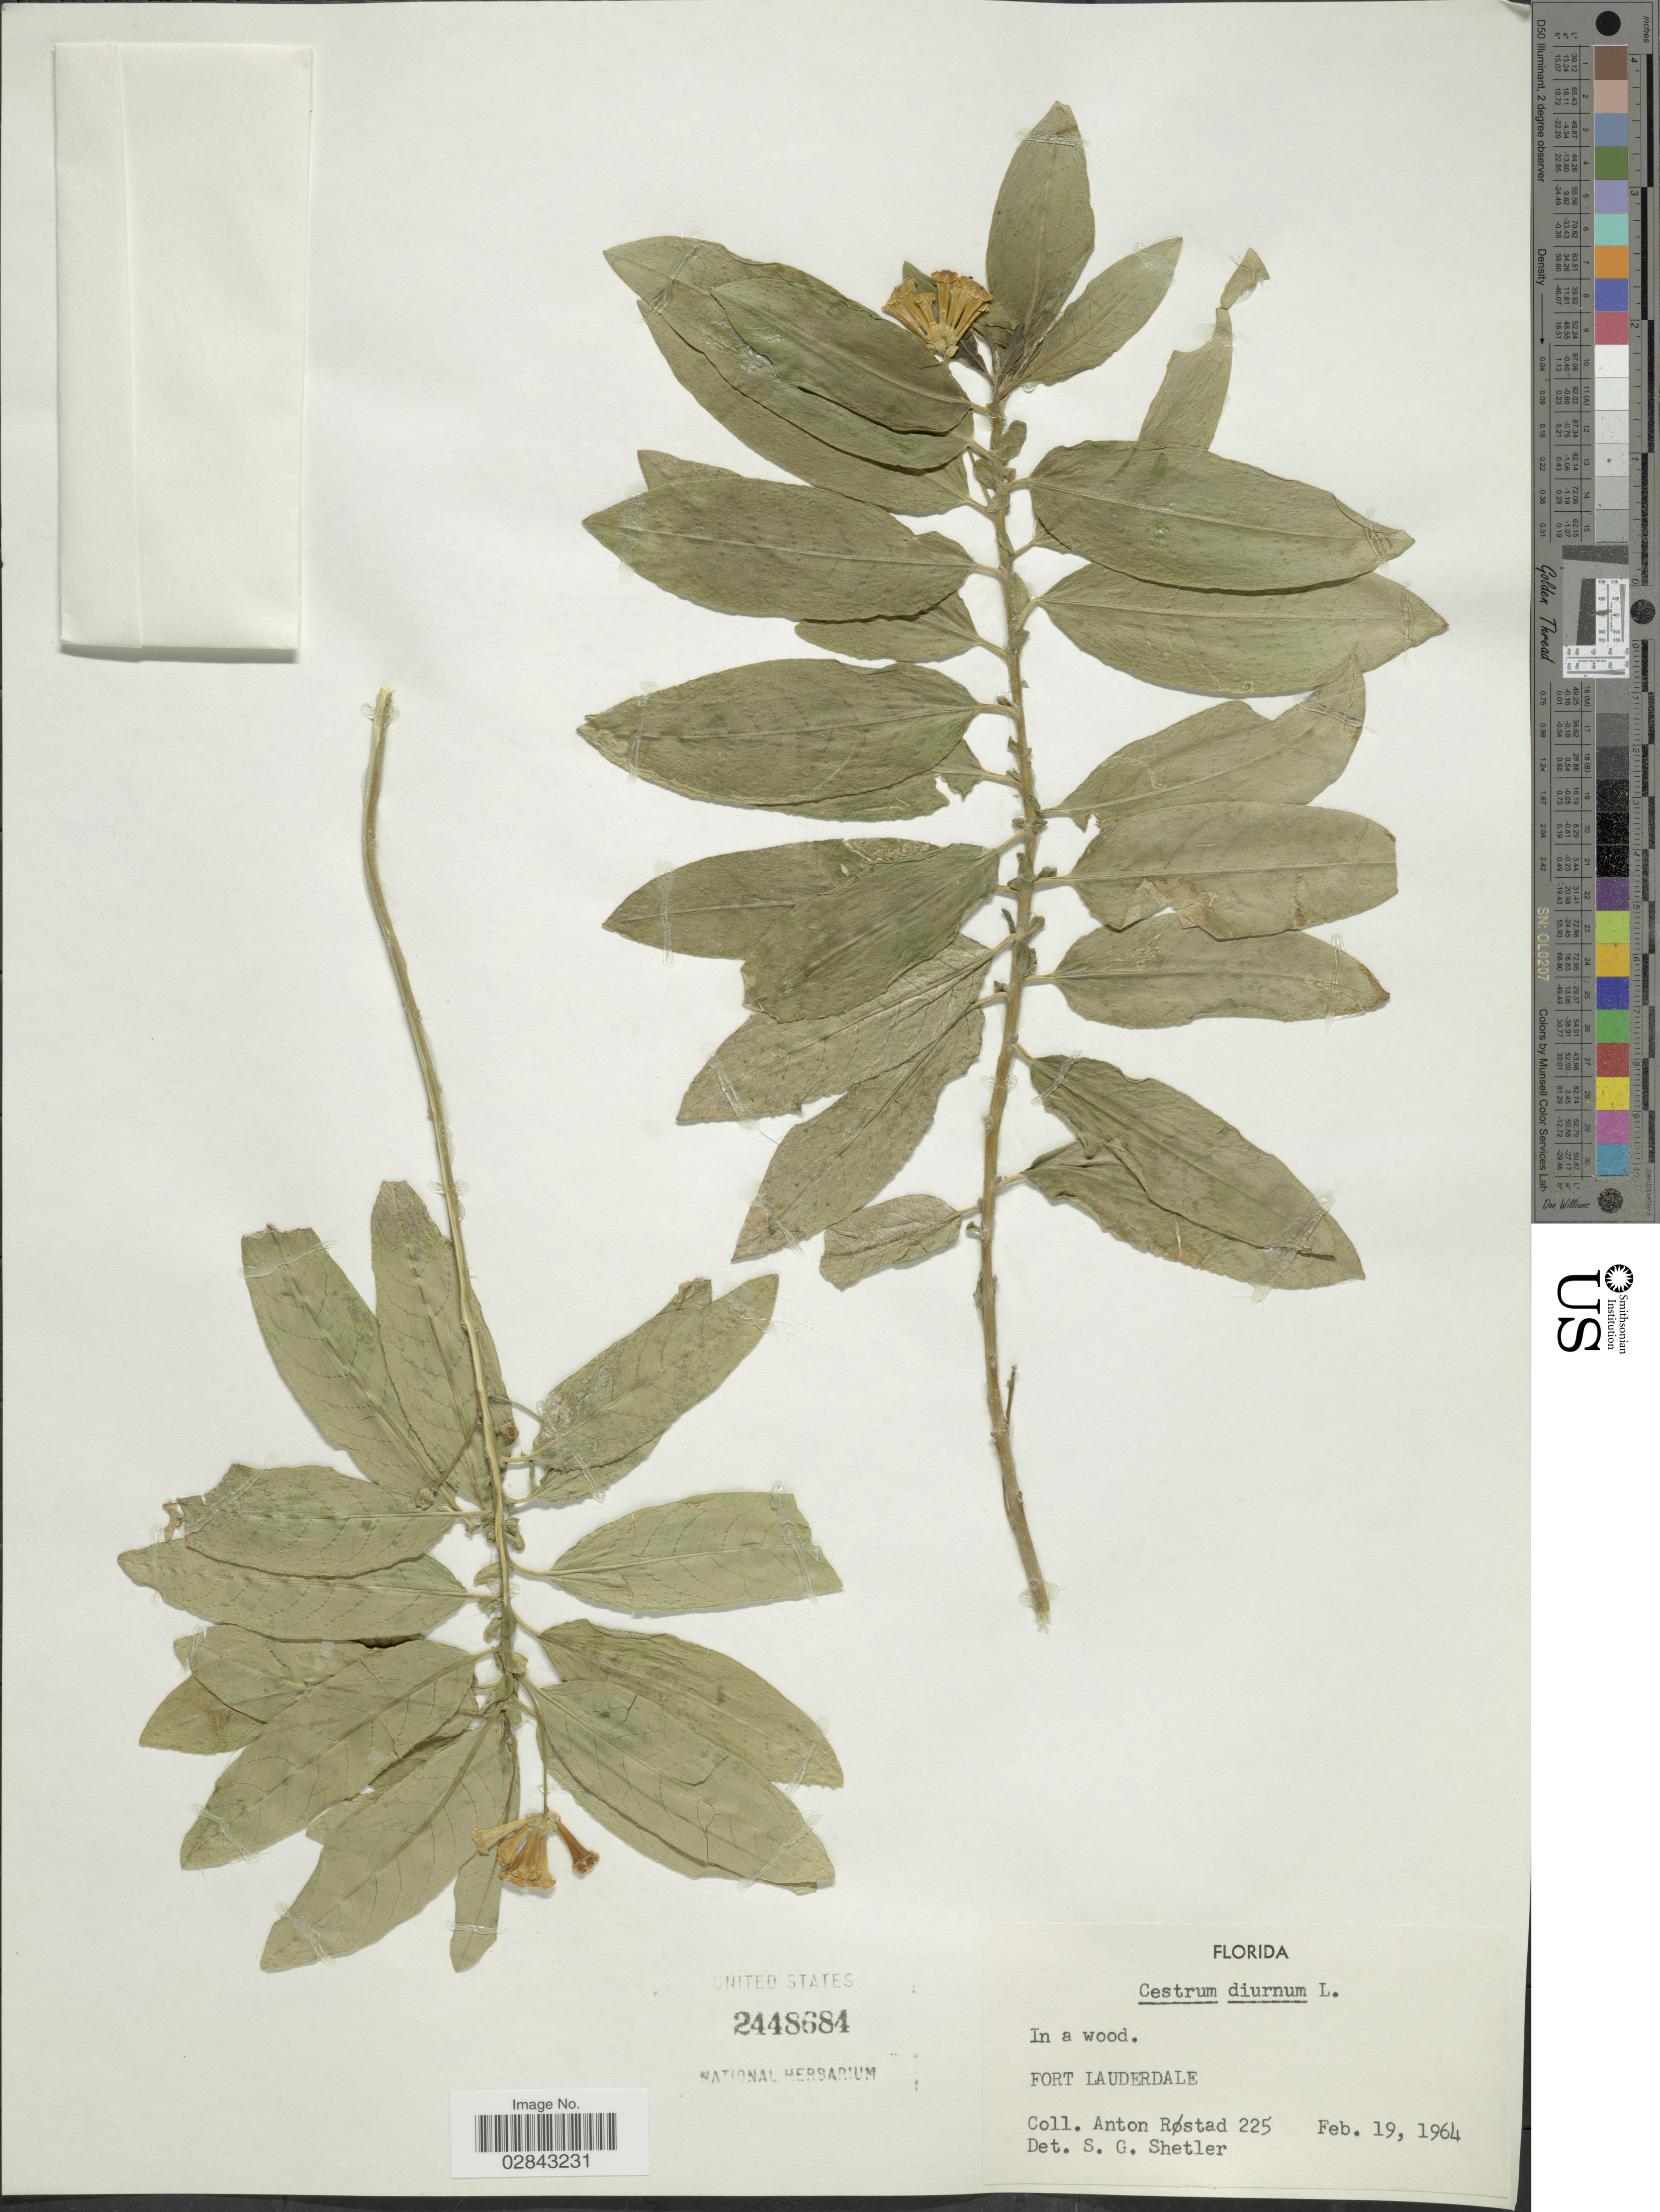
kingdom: Plantae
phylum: Tracheophyta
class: Magnoliopsida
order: Solanales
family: Solanaceae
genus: Cestrum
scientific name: Cestrum diurnum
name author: L.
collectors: A. Róstad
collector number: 225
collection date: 1964-02-19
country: United States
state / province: Florida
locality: Fort Lauderdale.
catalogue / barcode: US 2448684